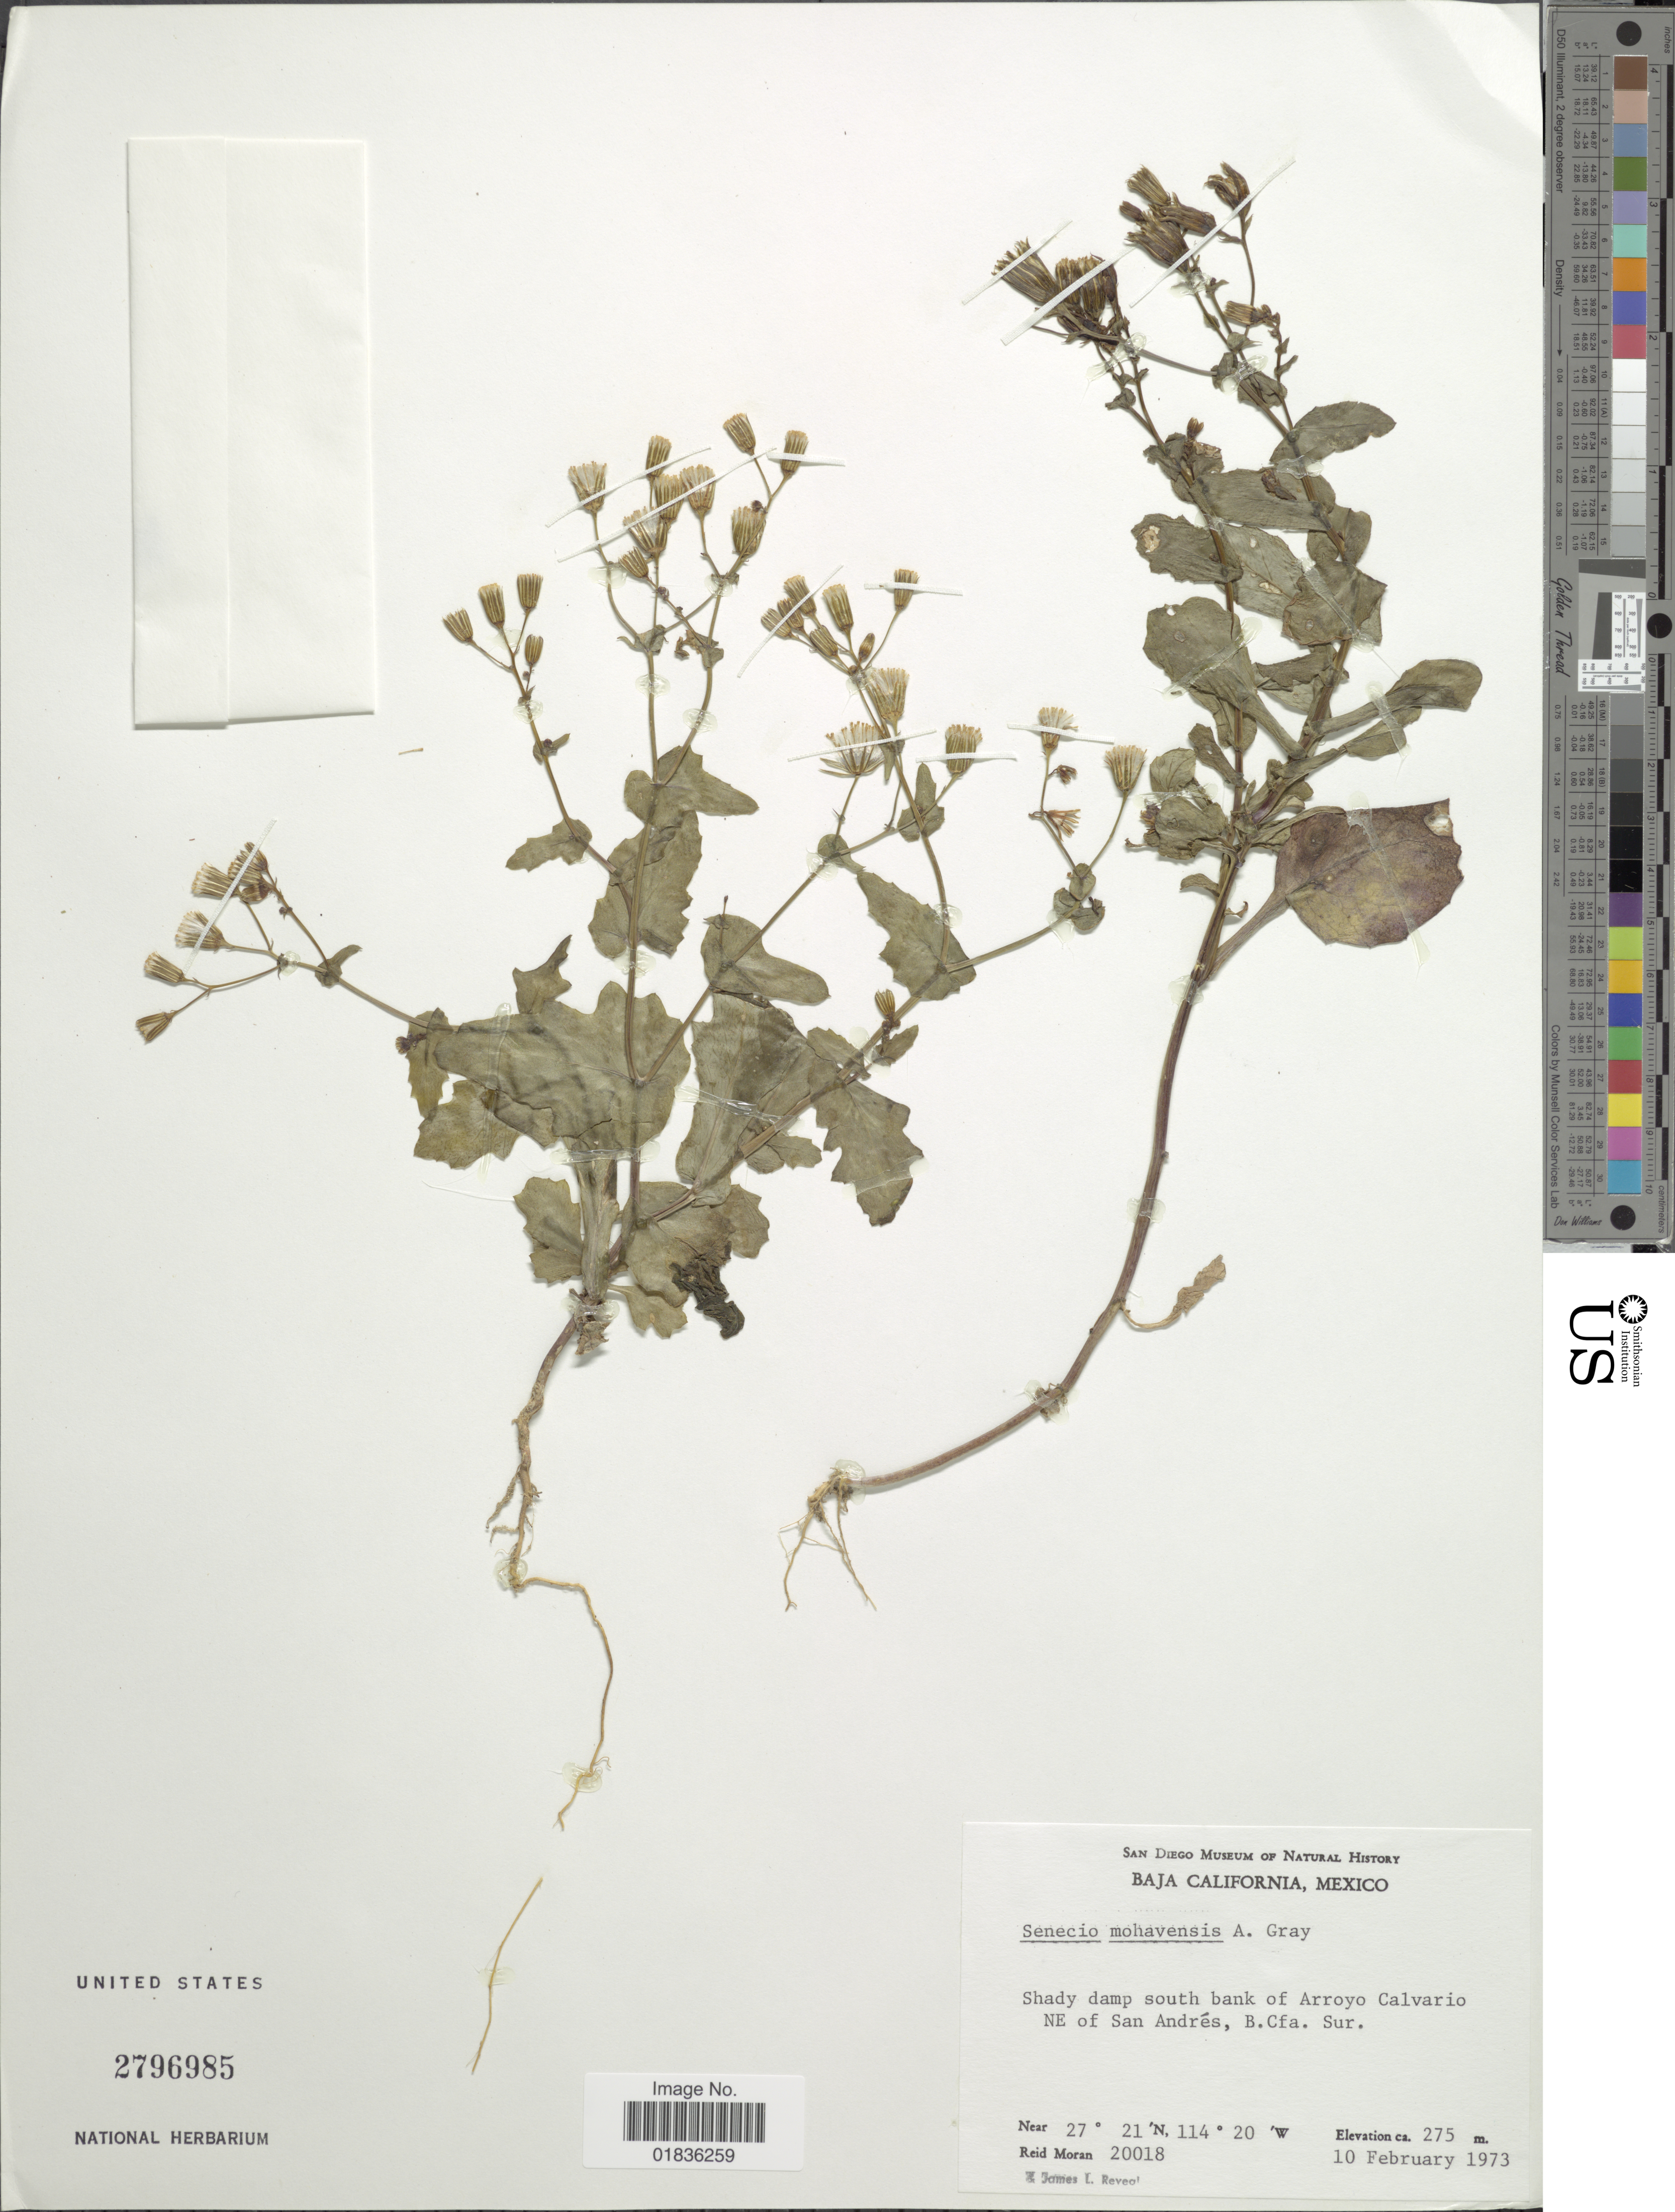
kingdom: Plantae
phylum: Tracheophyta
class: Magnoliopsida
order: Asterales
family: Asteraceae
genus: Senecio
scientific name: Senecio mohavensis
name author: A. Gray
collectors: R. V. Moran & J. L. Reveal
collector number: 20018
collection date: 1973-02-10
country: Mexico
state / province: Baja California Sur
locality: Shady damp south bank of Arroyo Calvario NE of San Andres.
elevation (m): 275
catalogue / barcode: US 2796985